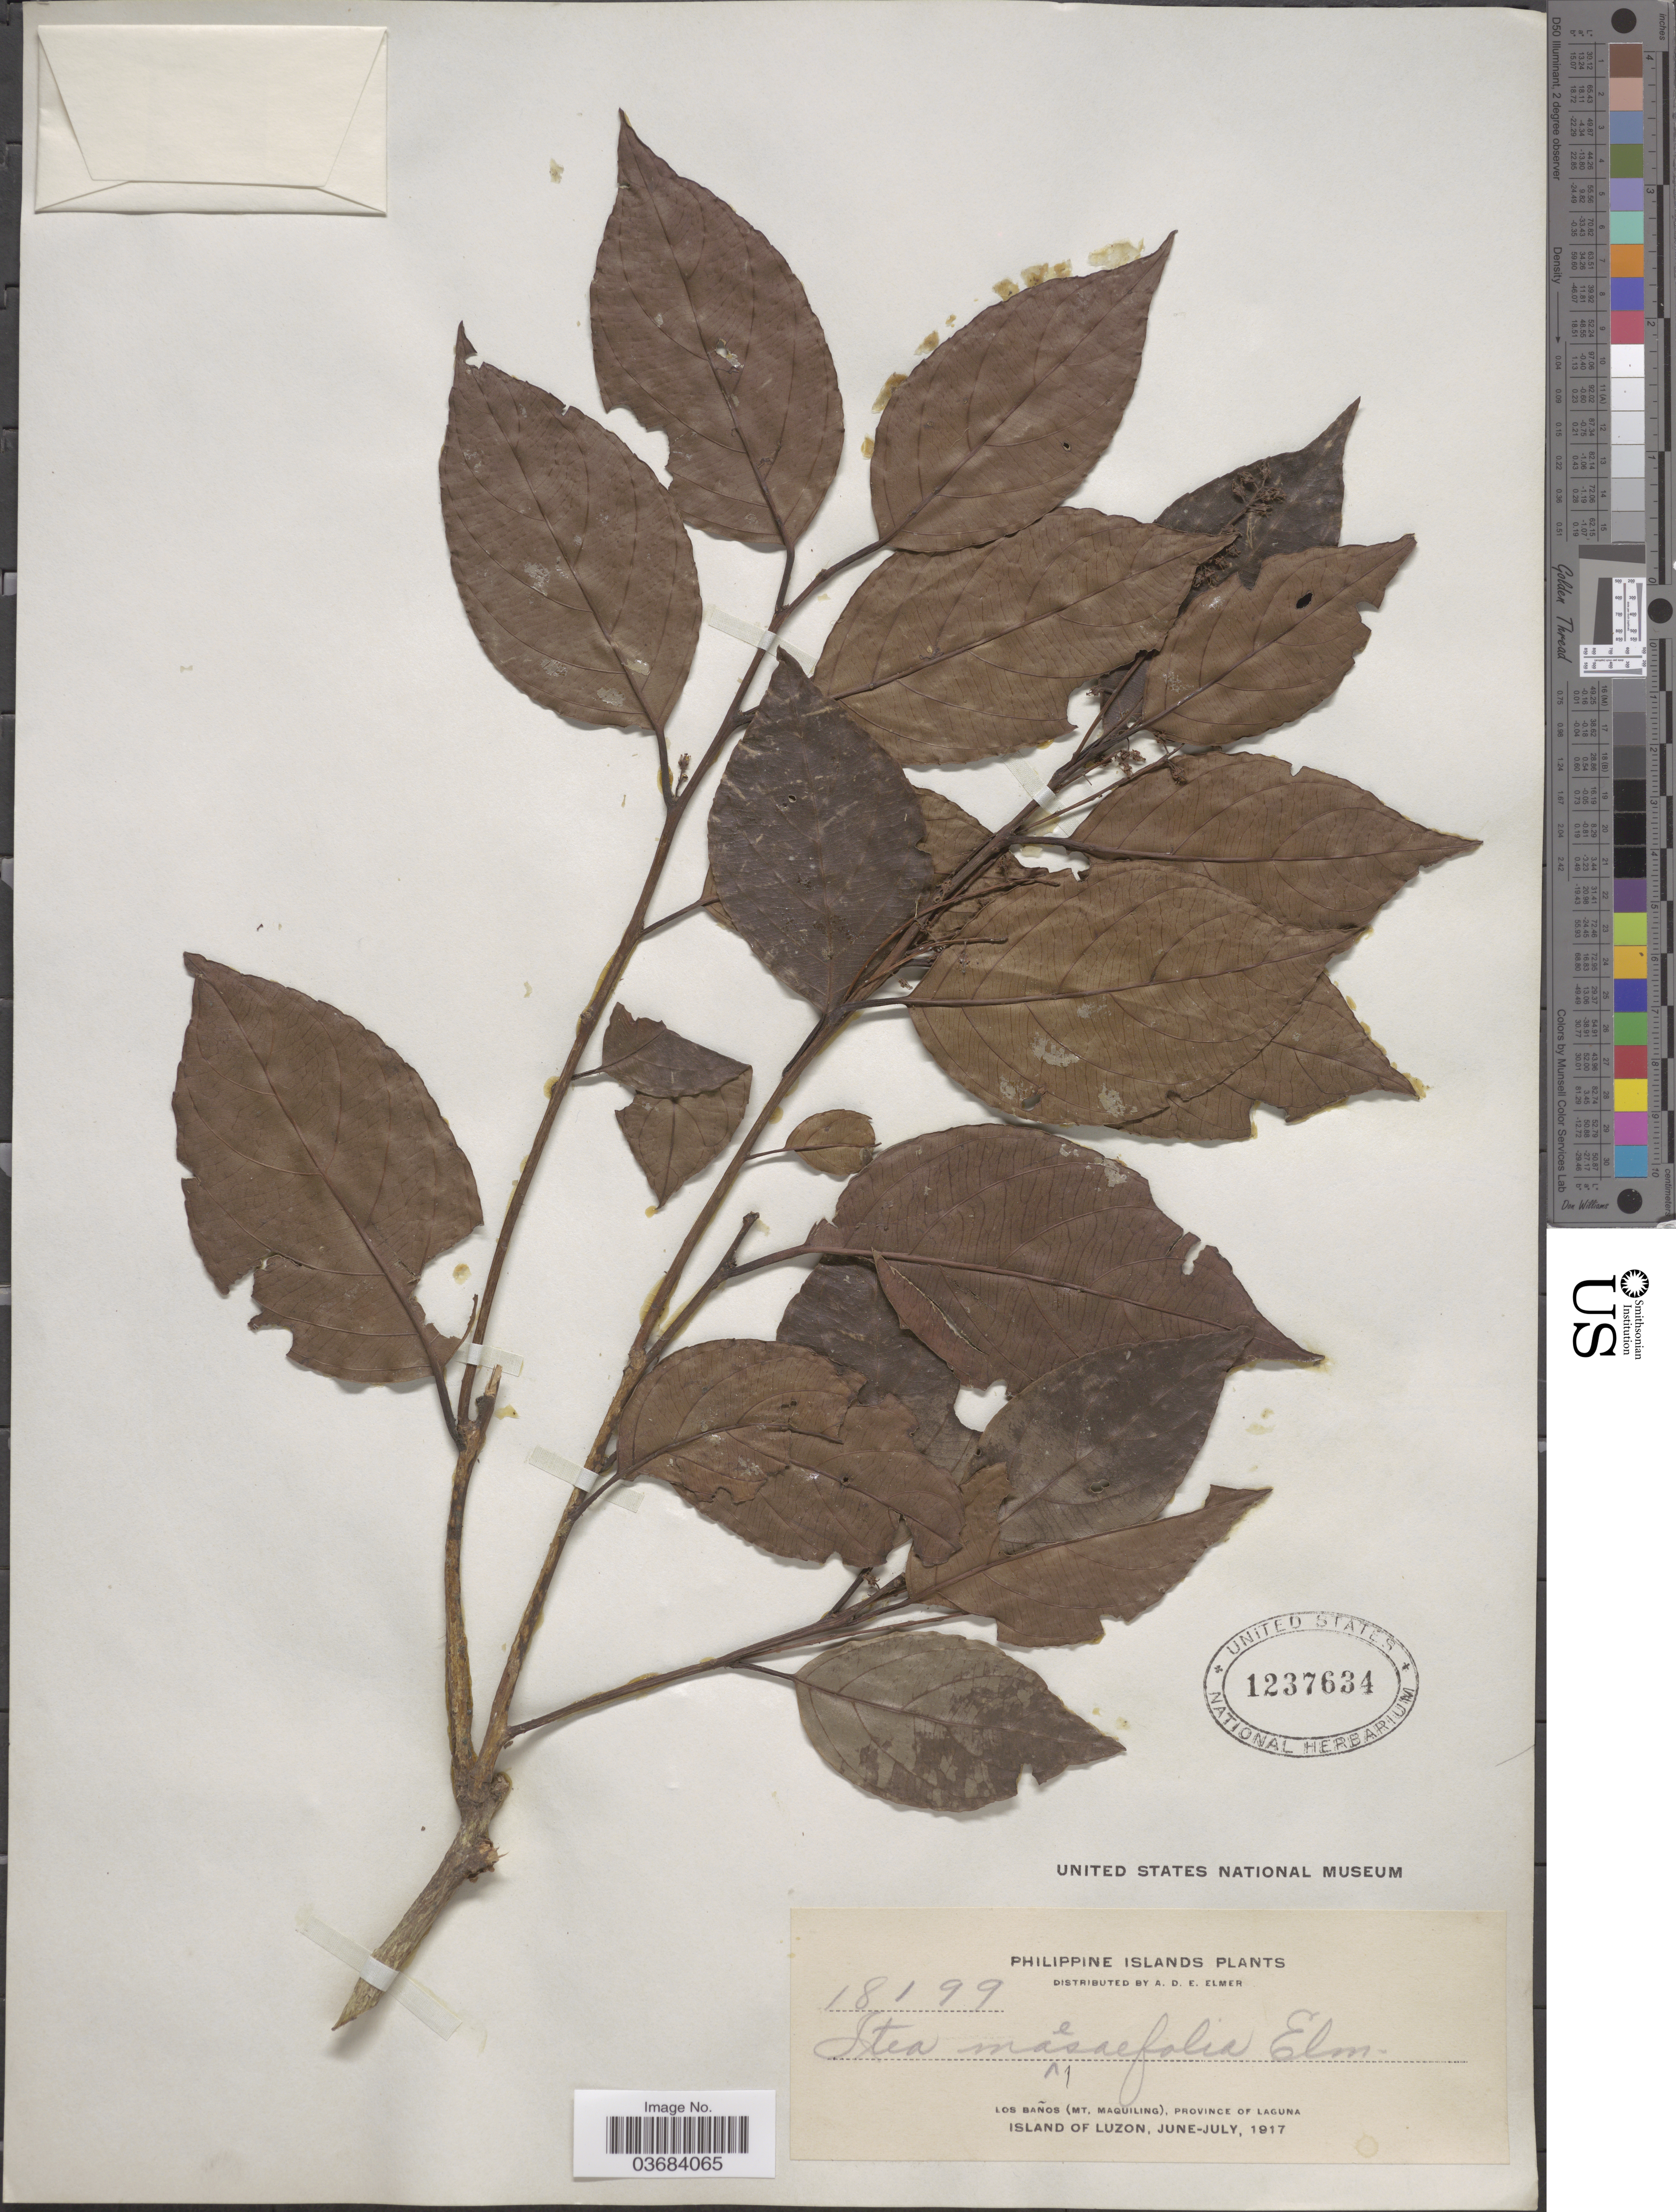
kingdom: Plantae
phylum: Tracheophyta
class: Magnoliopsida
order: Saxifragales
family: Iteaceae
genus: Itea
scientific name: Itea maesaefolia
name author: Elmer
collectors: A. D. E. Elmer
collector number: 18199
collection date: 1917-06/1917-07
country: Philippines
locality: Los Baños (Mt. Maquiling), province of Laguna. Island of Luzon.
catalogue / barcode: US 1237634